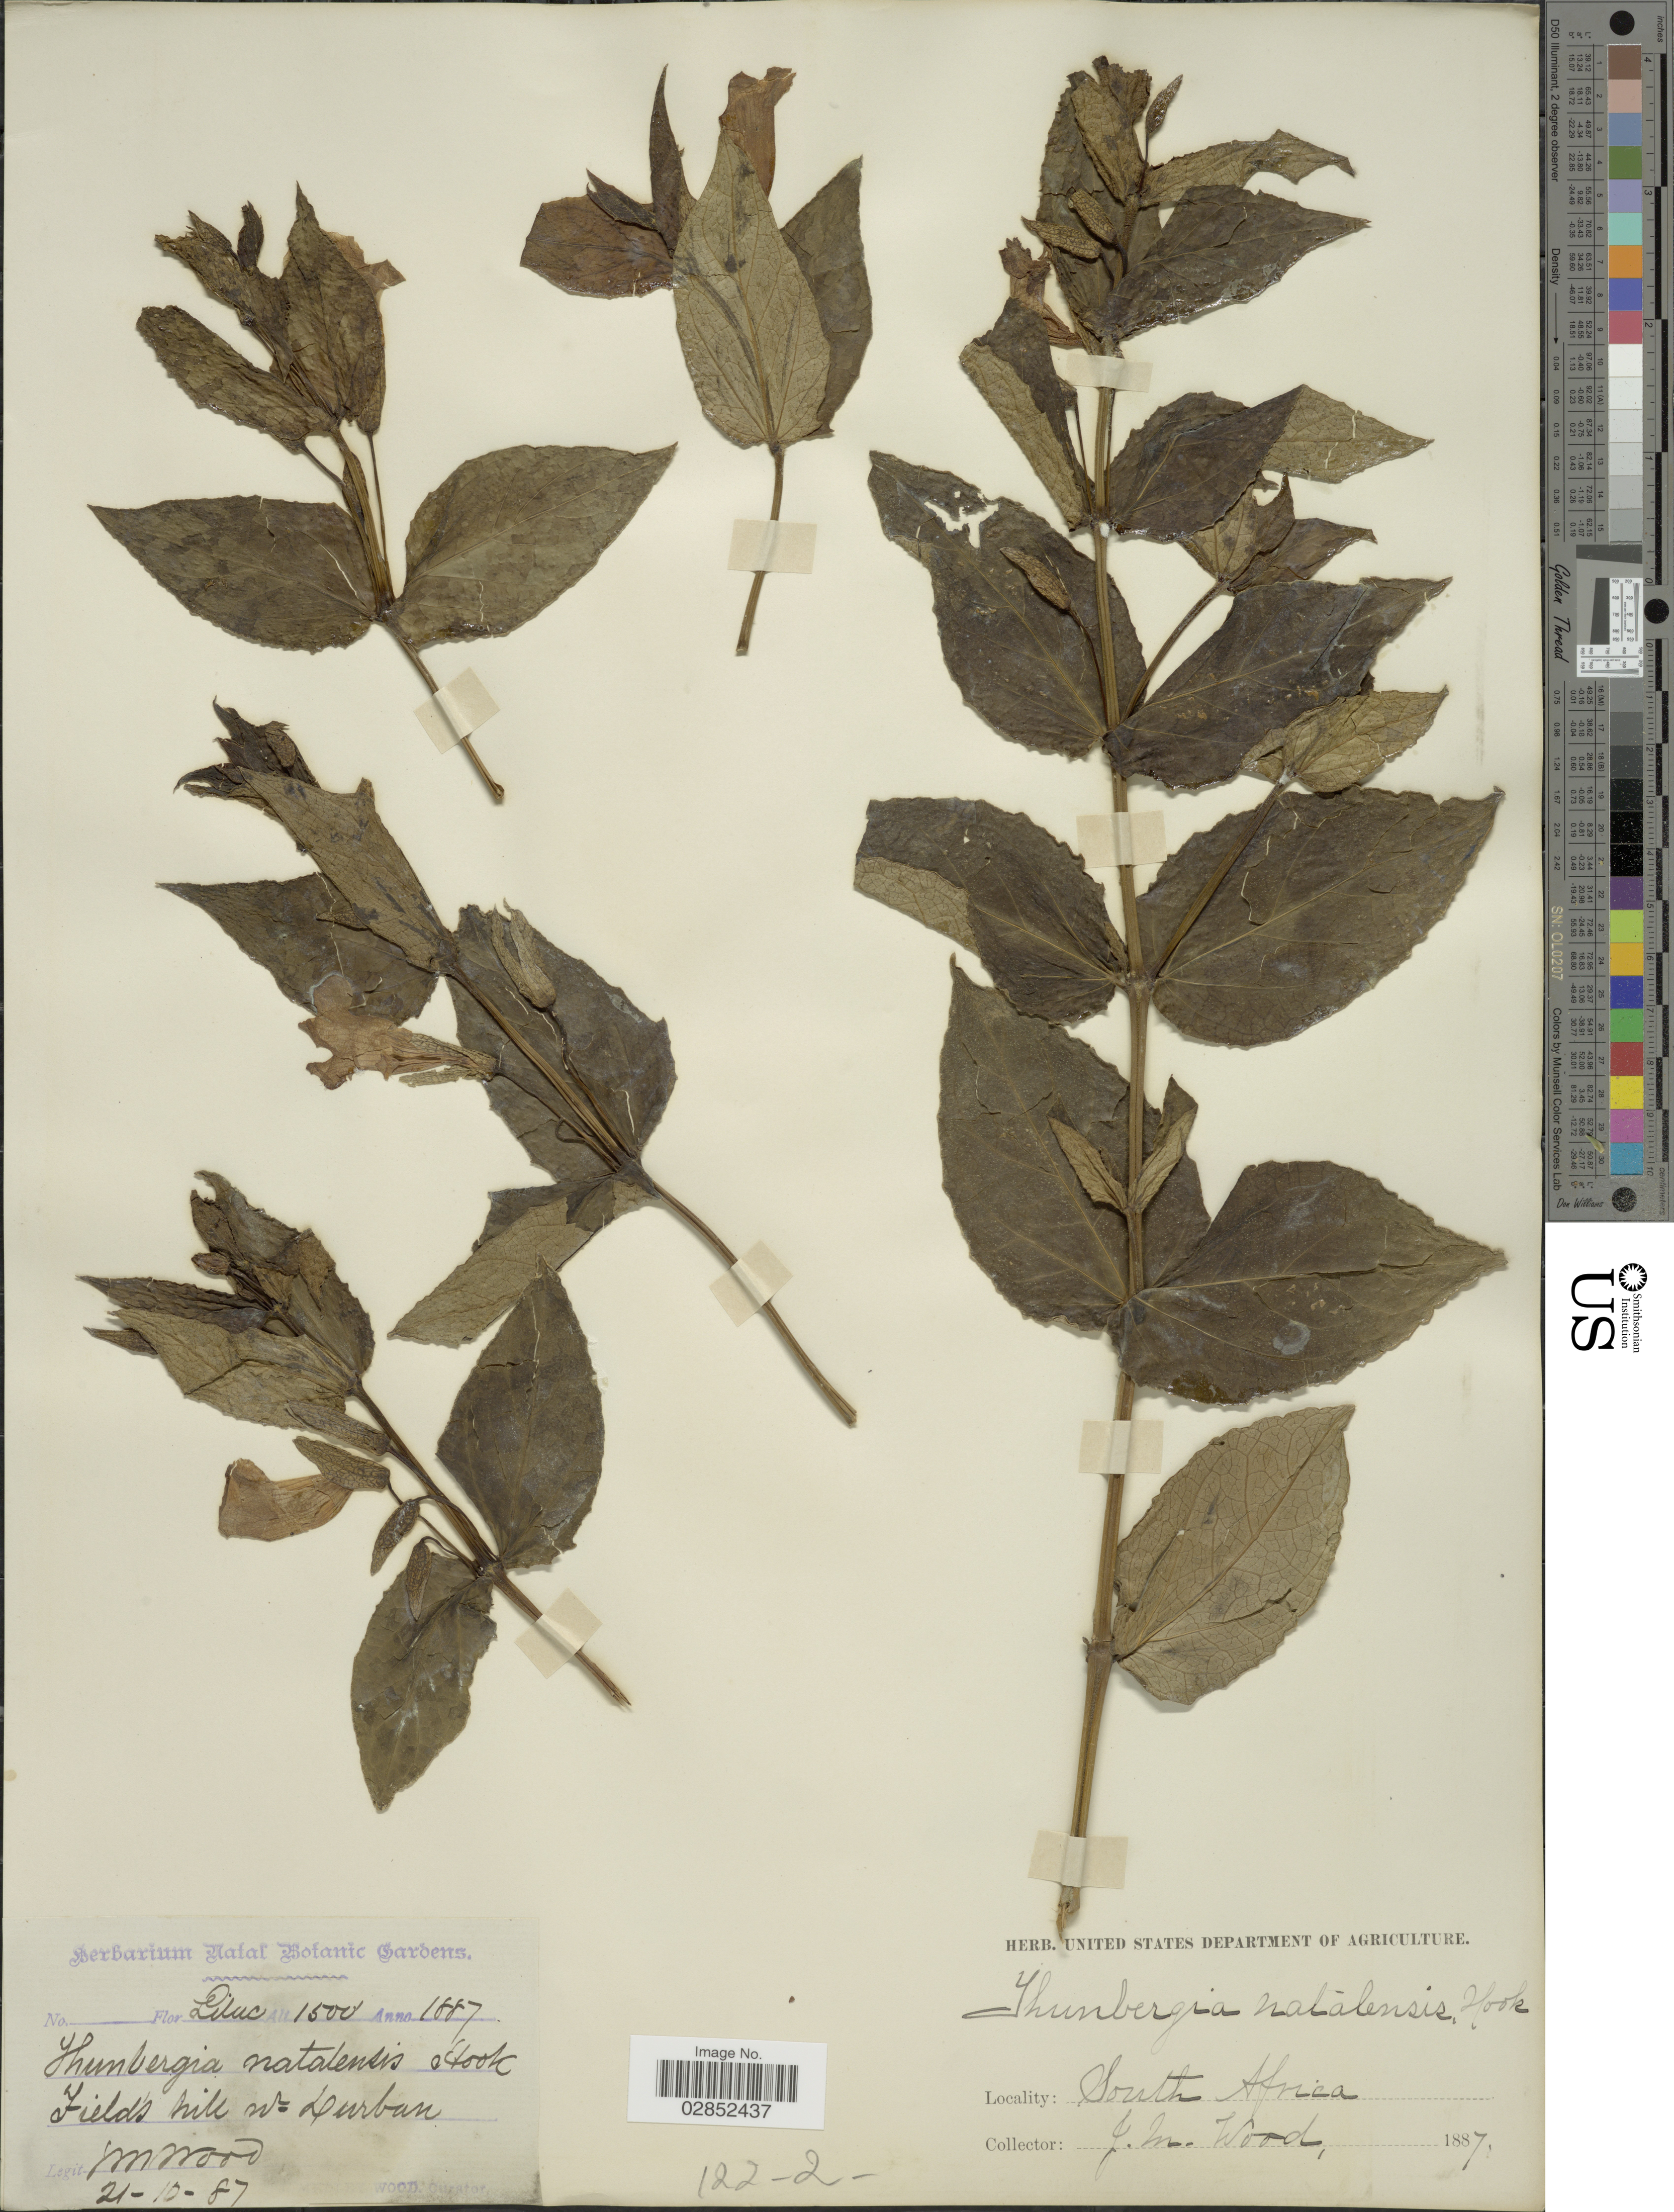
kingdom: Plantae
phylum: Tracheophyta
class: Magnoliopsida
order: Lamiales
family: Acanthaceae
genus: Thunbergia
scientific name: Thunbergia natalensis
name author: Hook.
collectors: J. M. Wood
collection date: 1887-10-21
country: South Africa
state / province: KwaZulu-Natal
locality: Fields hill nr Durban.